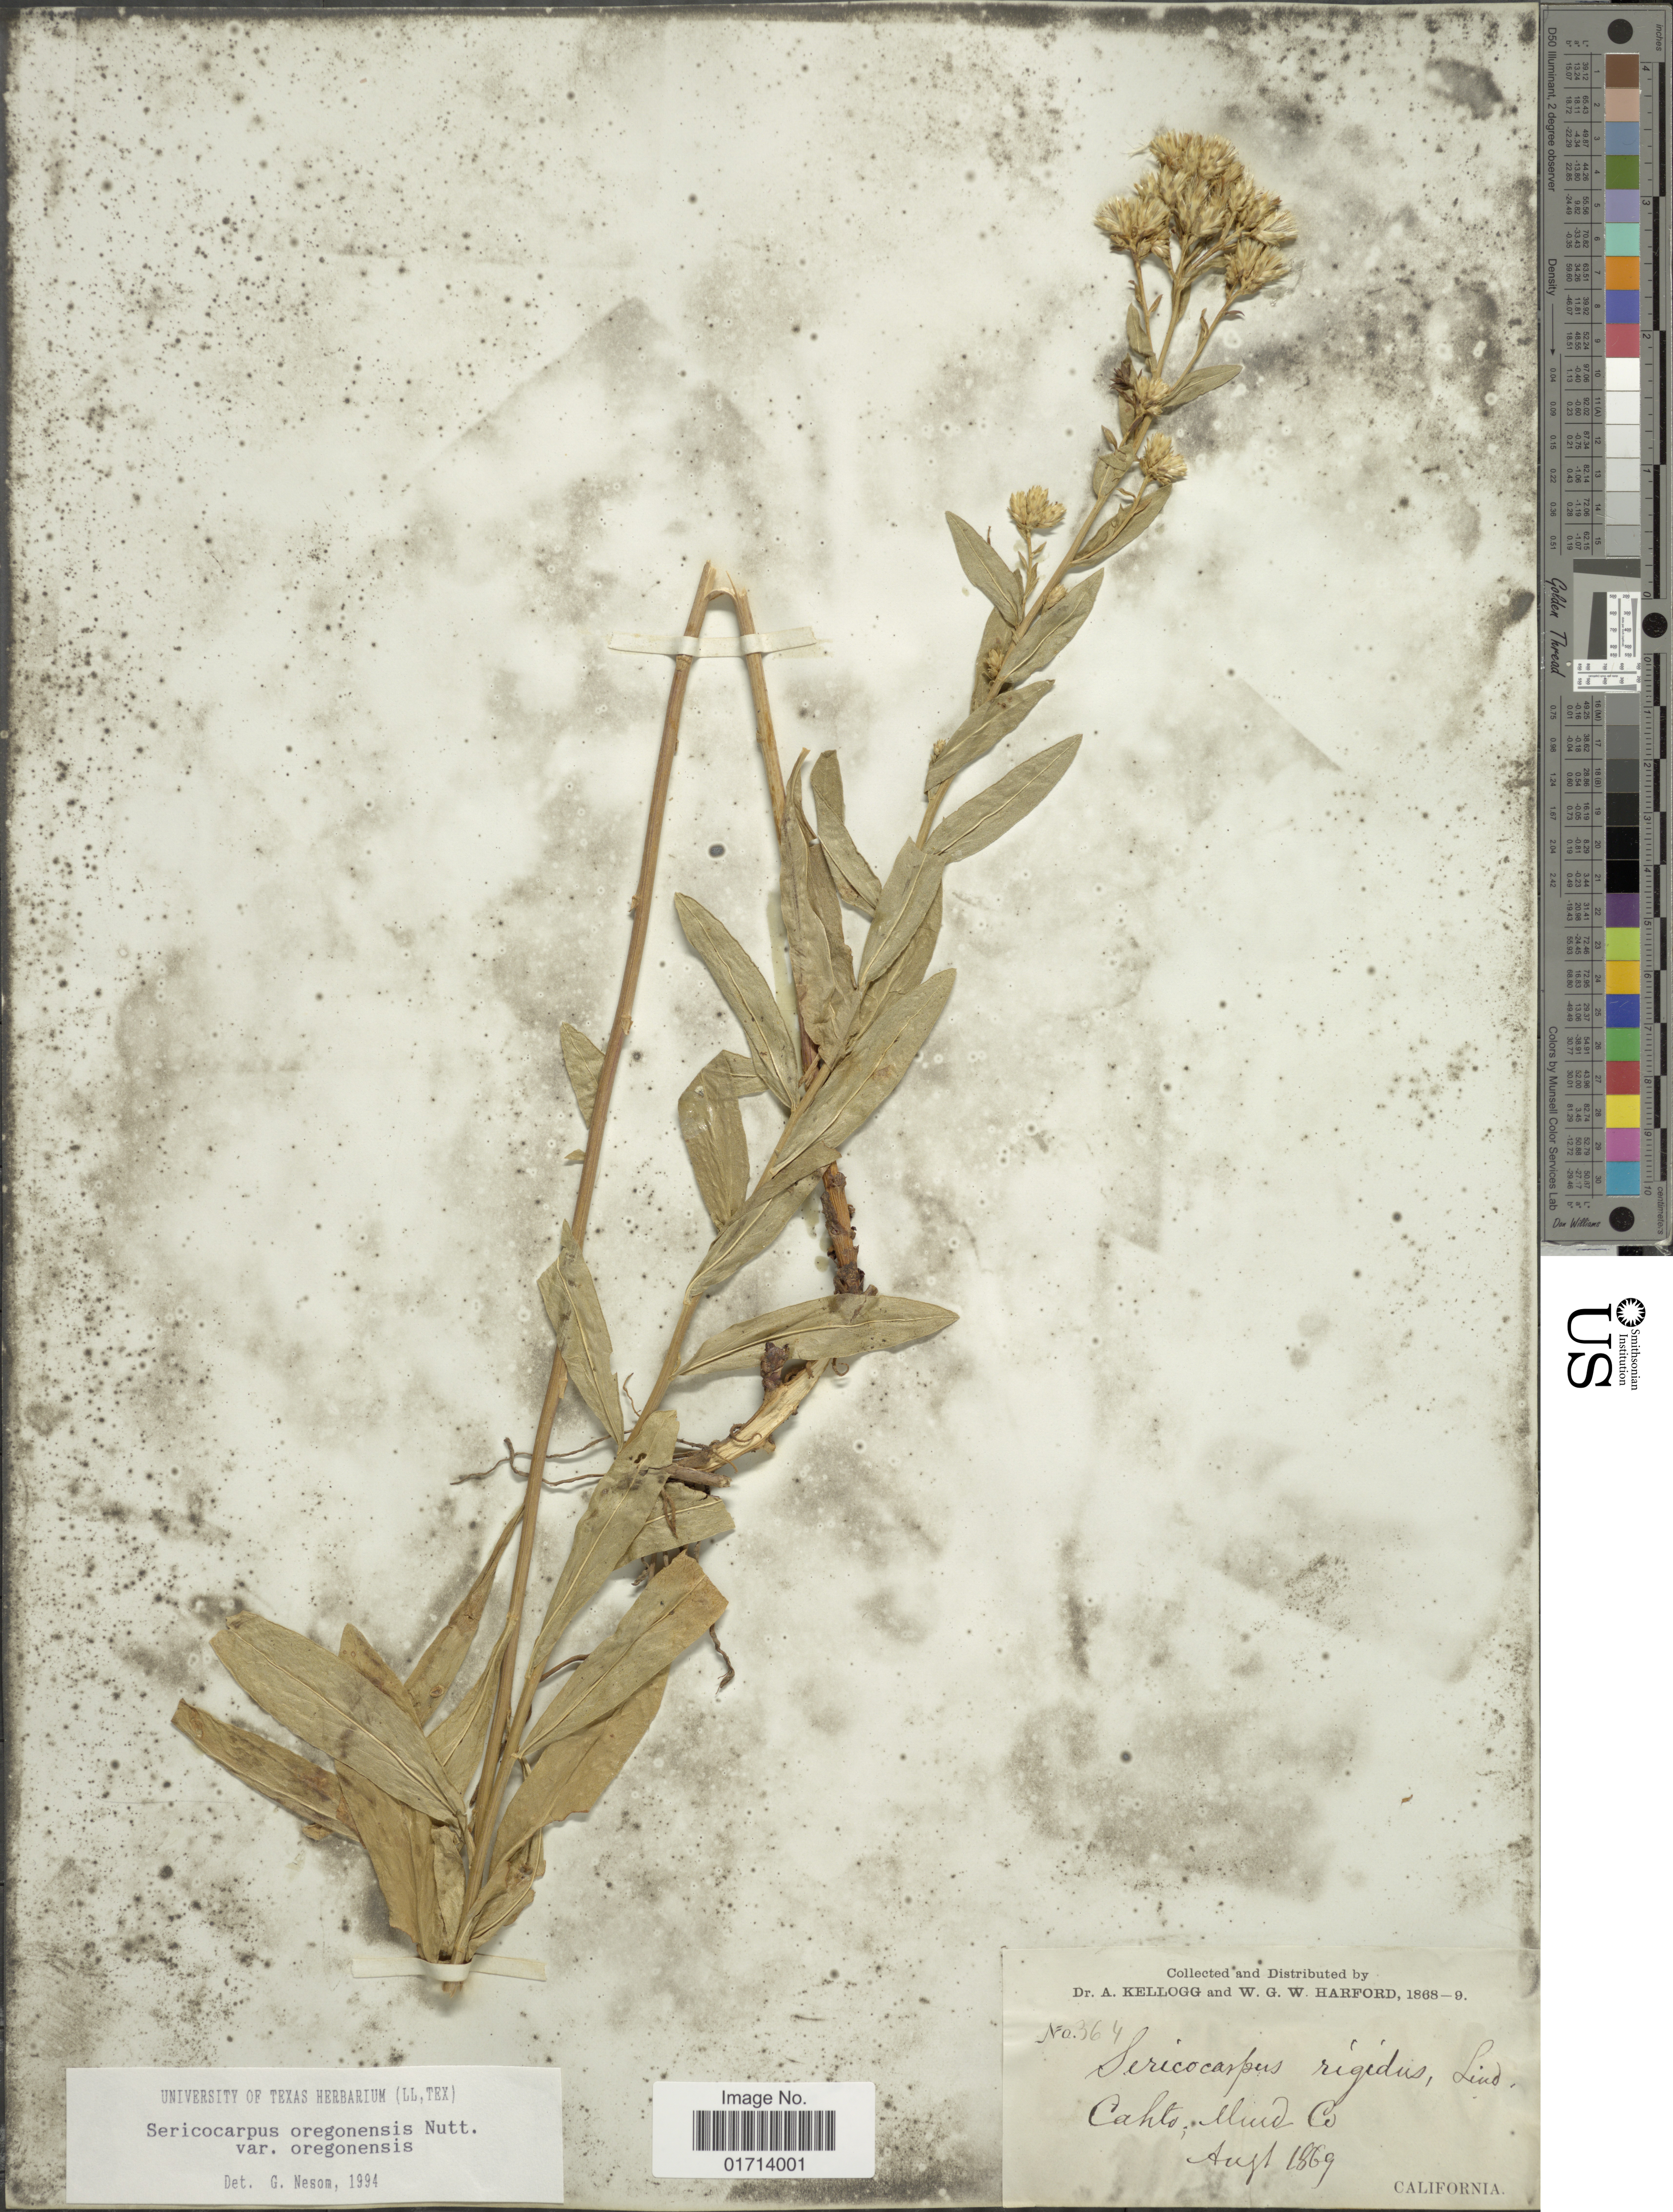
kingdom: Plantae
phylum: Tracheophyta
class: Magnoliopsida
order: Asterales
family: Asteraceae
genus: Sericocarpus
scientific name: Sericocarpus oregonensis var. oregonensis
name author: Nutt.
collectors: A. Kellogg & W. G. W. Harford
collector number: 364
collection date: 1869-08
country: United States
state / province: California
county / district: Mendocino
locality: Cahto, Mend. Co.